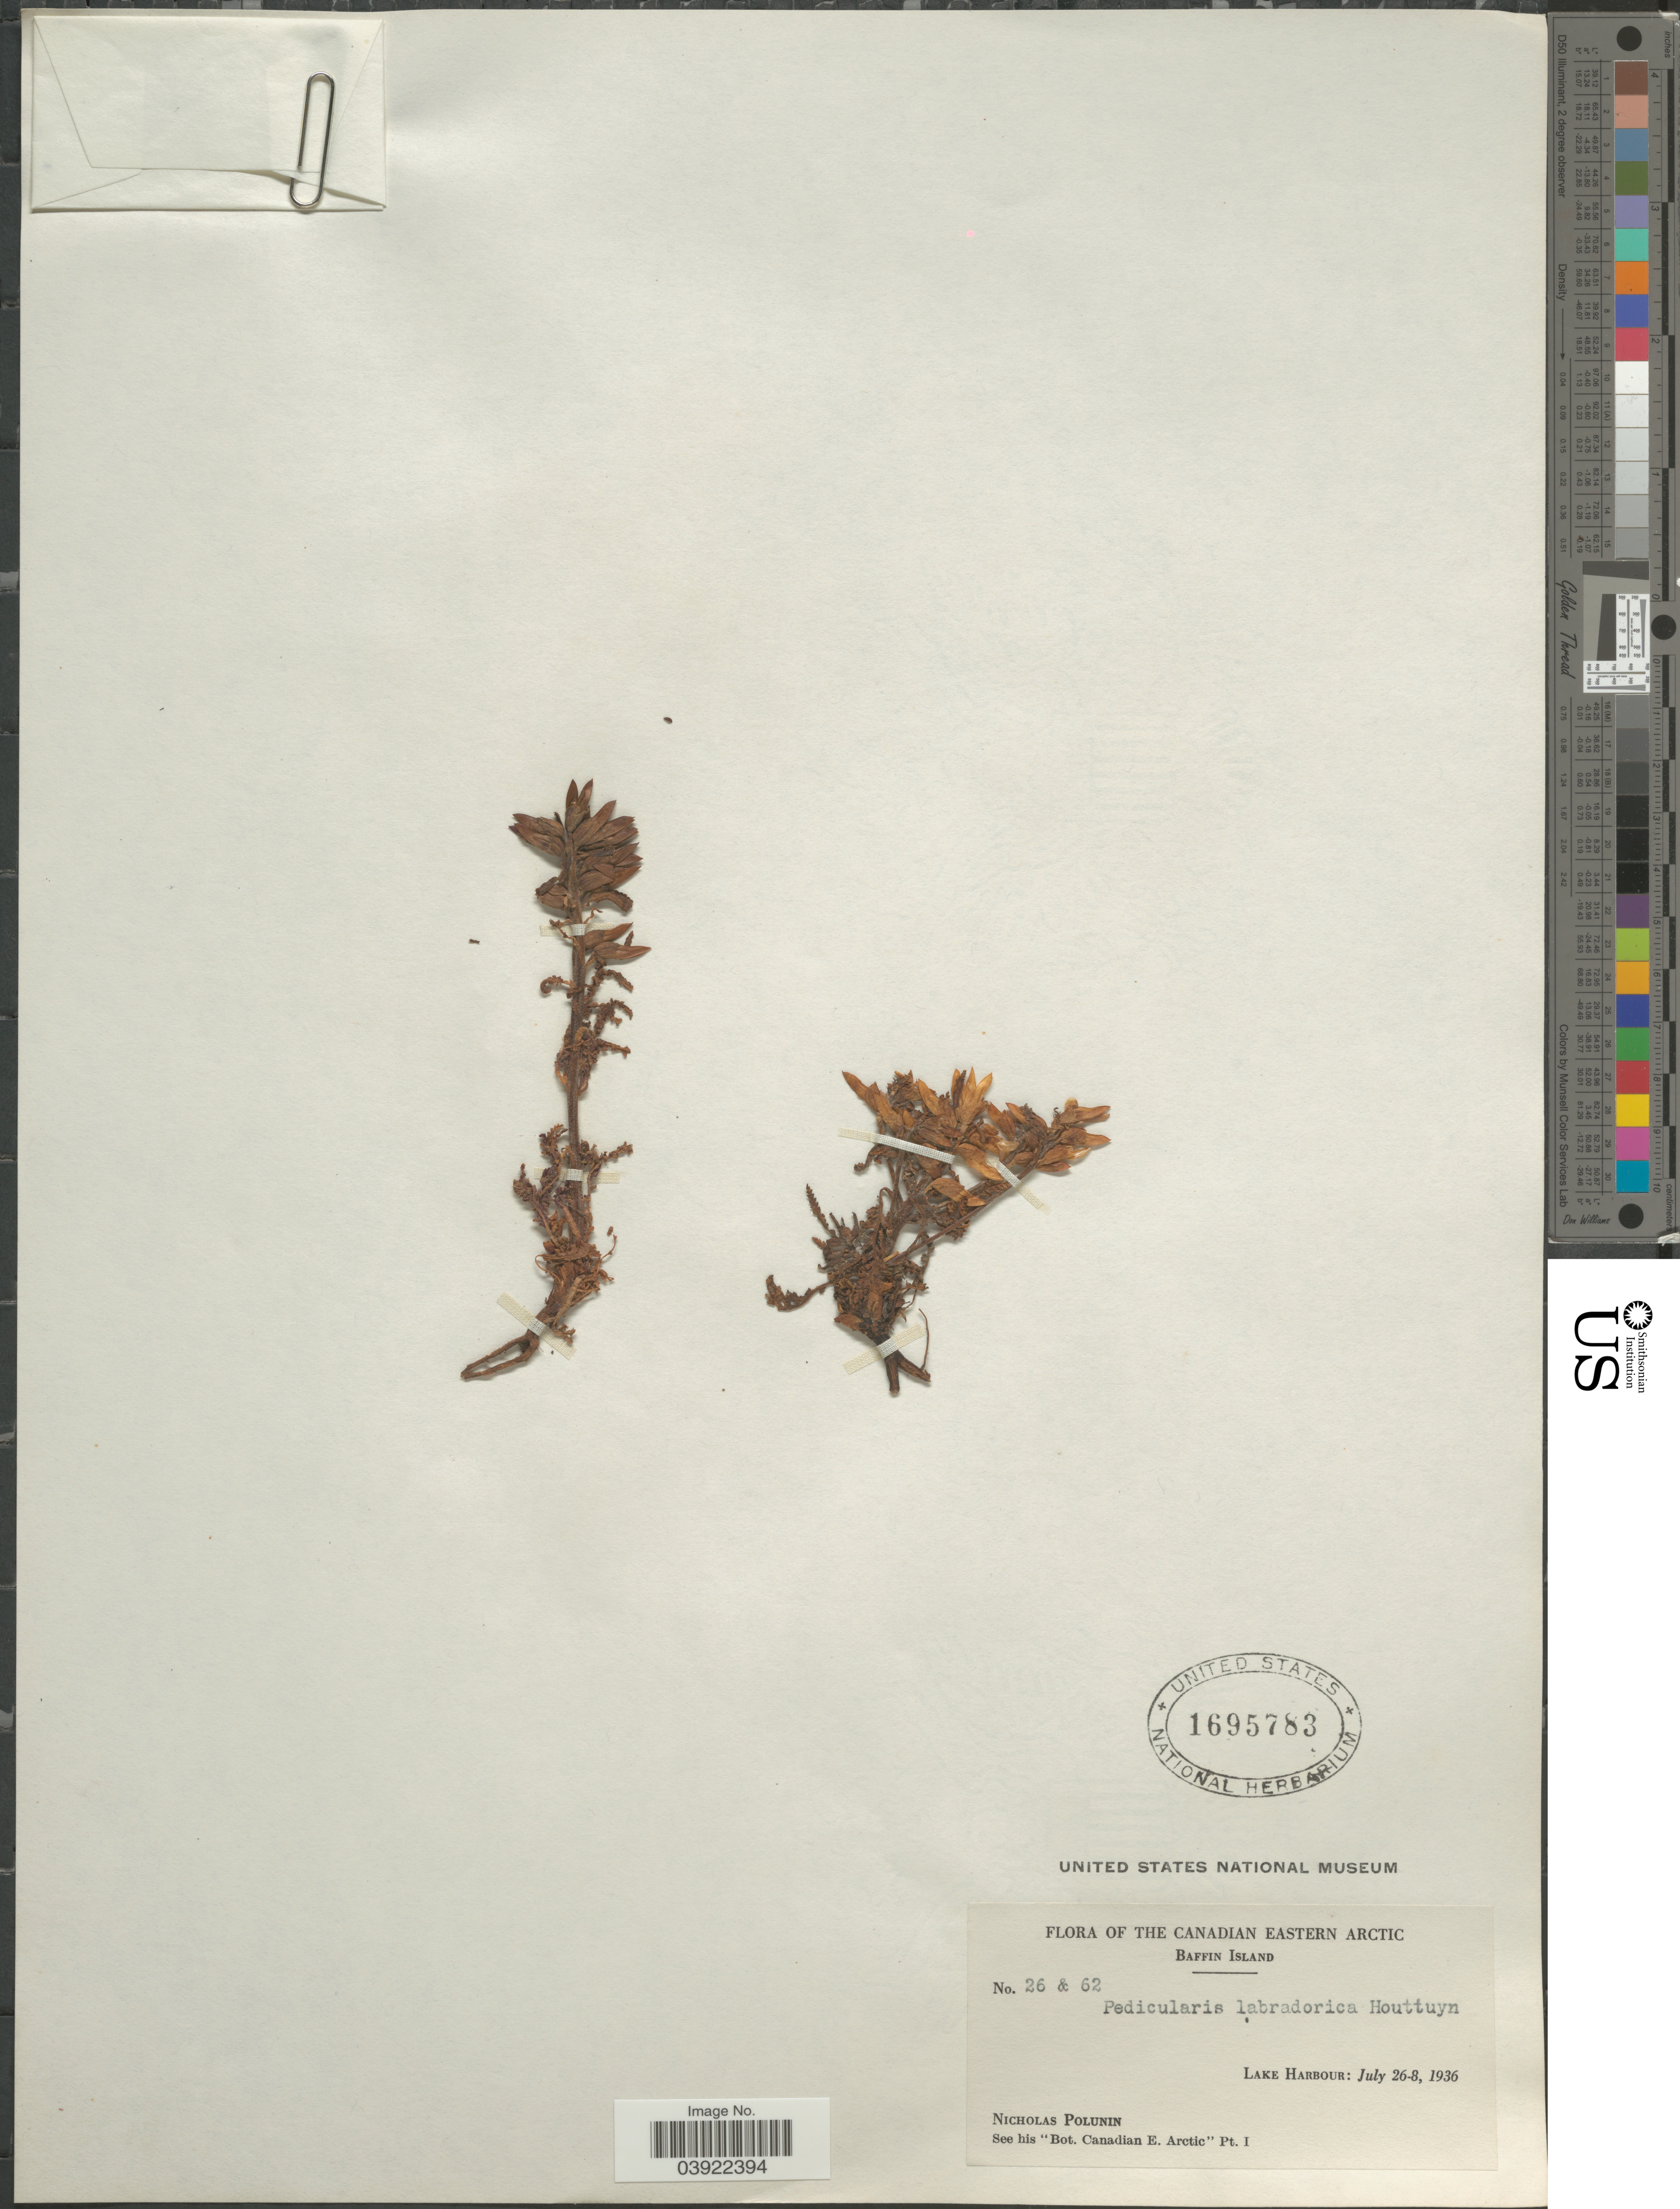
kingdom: Plantae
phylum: Tracheophyta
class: Magnoliopsida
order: Lamiales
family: Orobanchaceae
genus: Pedicularis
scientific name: Pedicularis labradorica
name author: Wirsing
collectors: N. V. Polunin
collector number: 26&62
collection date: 1936-07-08/1936-07-26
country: Canada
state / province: Nunavut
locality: The Canadian Eastern Arctic. Baffin Island. Lake Harbour.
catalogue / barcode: US 1695783